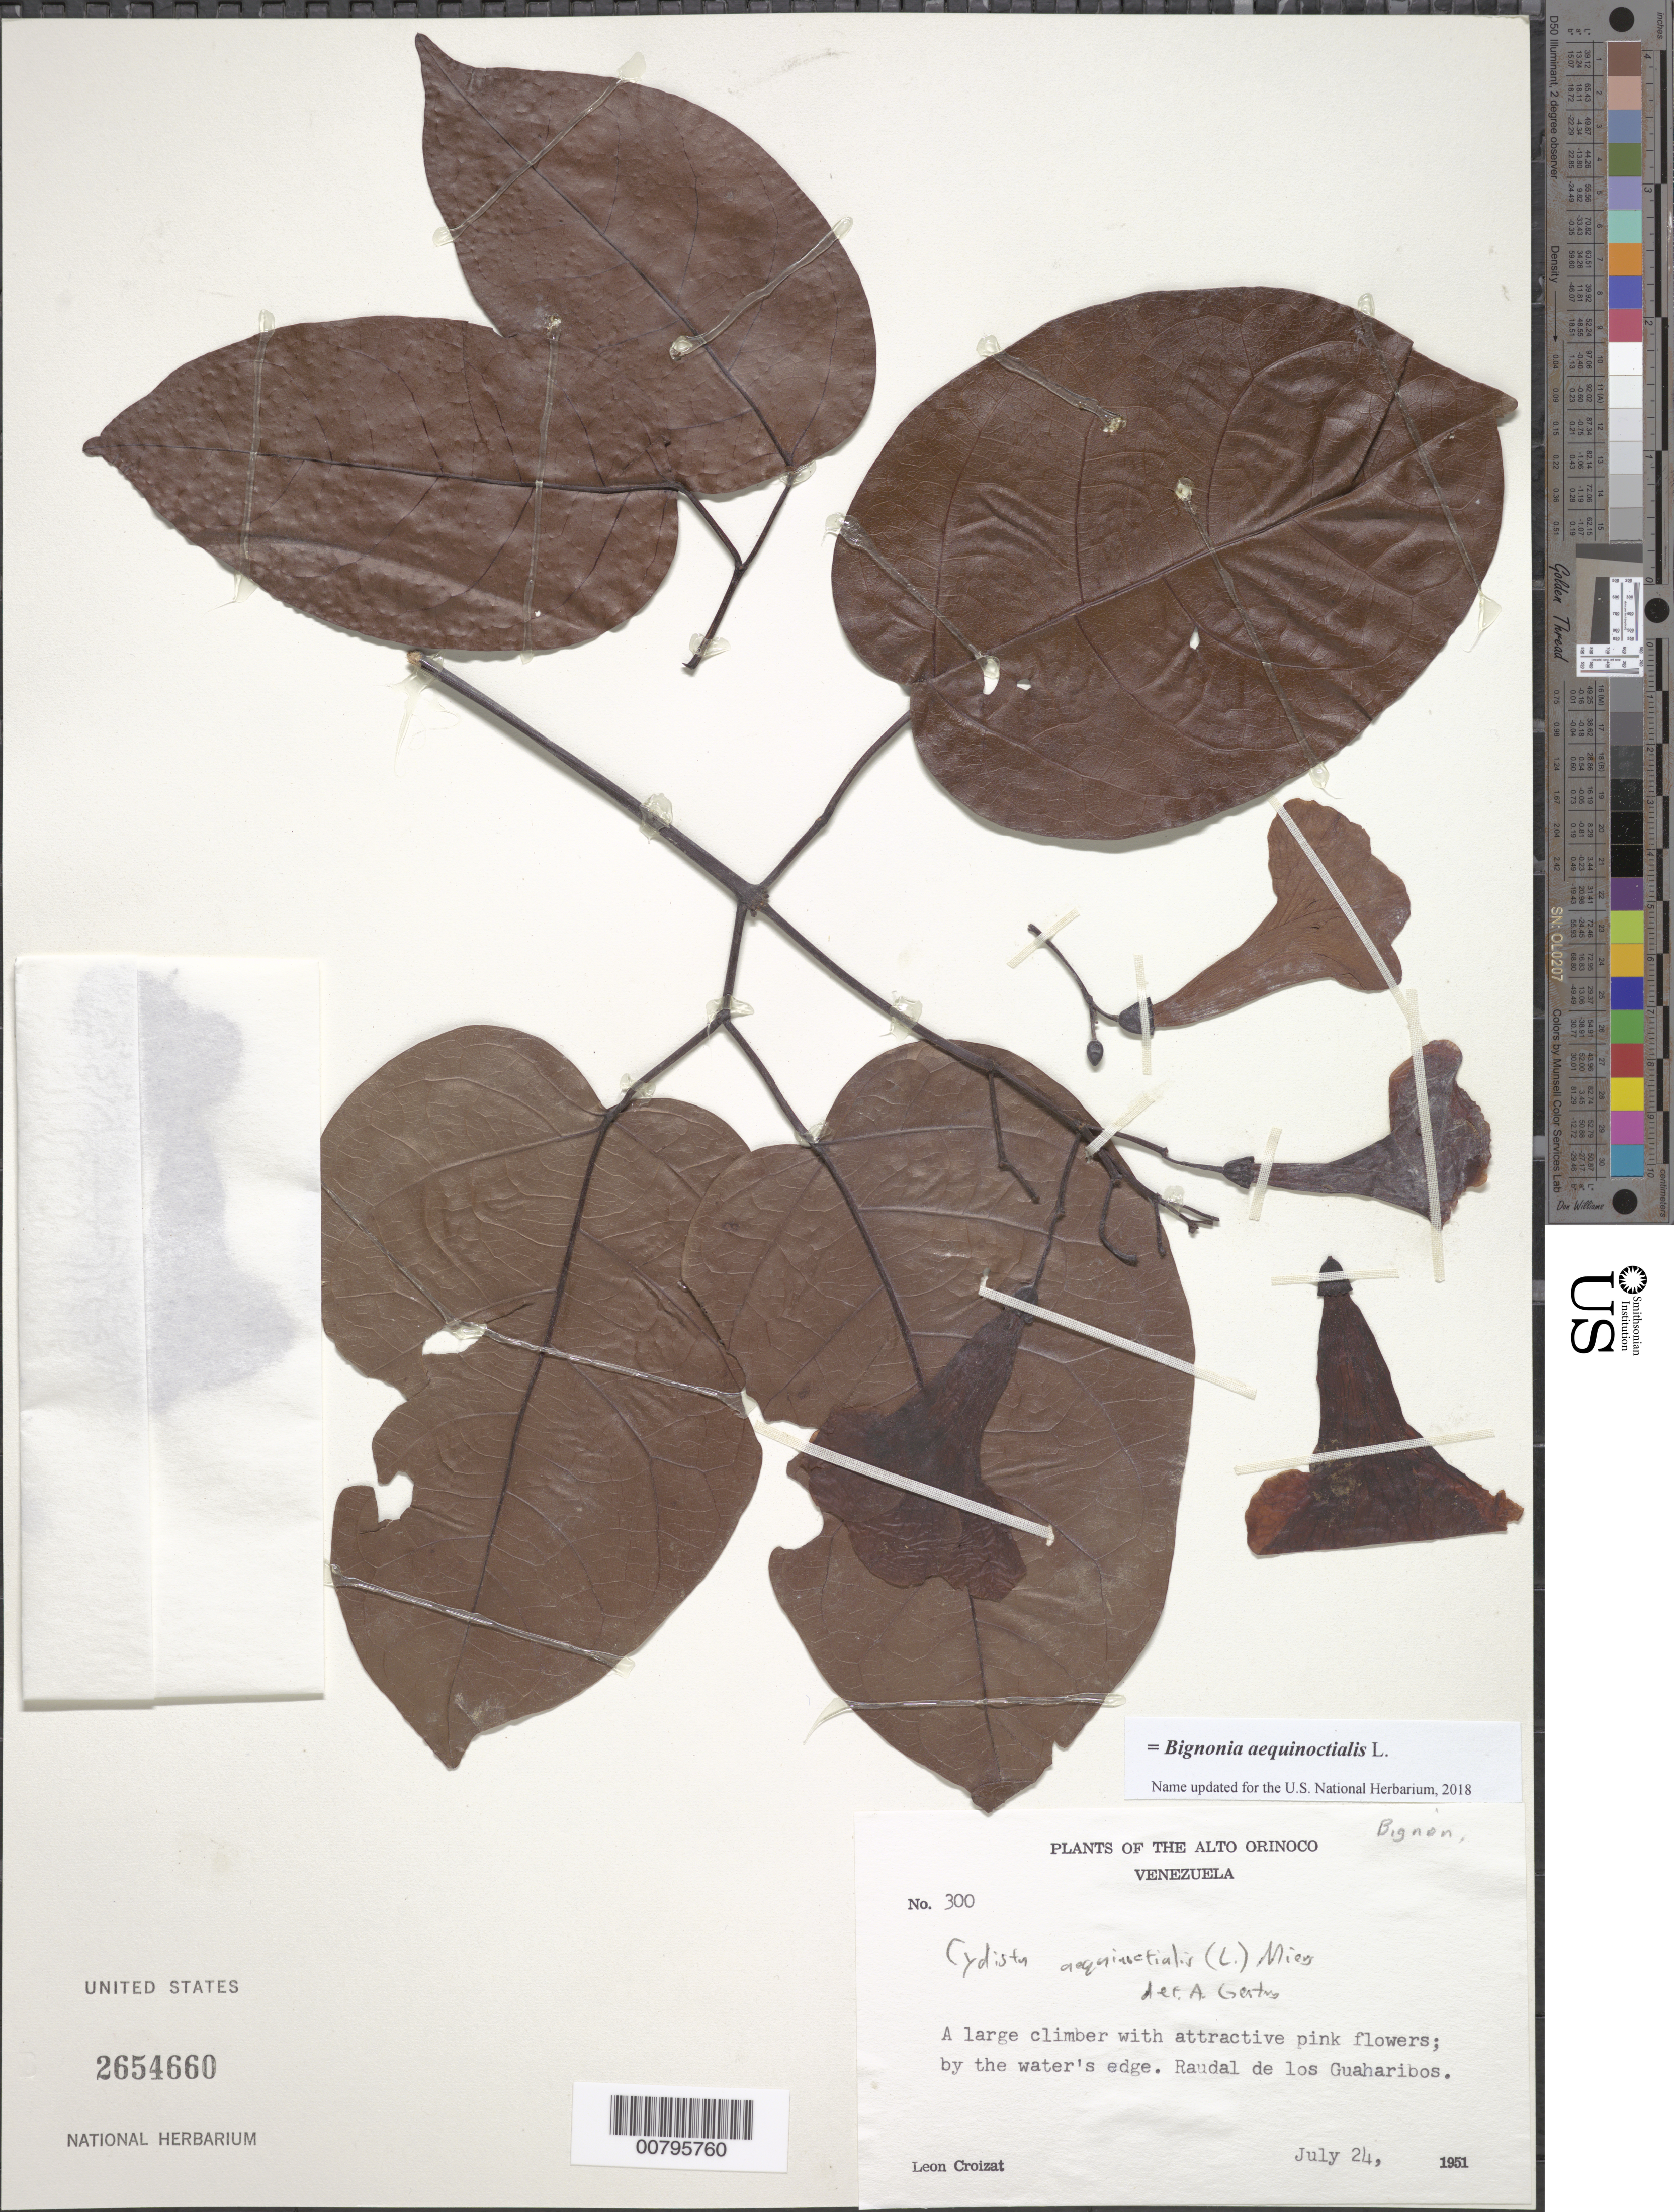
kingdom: Plantae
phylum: Tracheophyta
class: Magnoliopsida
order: Lamiales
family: Bignoniaceae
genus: Bignonia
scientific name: Bignonia aequinoctialis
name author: L.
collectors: L. C. M. Croizat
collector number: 300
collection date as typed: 24-Jul-51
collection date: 1951-07-24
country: Venezuela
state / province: Amazonas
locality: Alto Orinoco, Raudal de los Guaharibos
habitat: Water's edge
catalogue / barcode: US 2654660